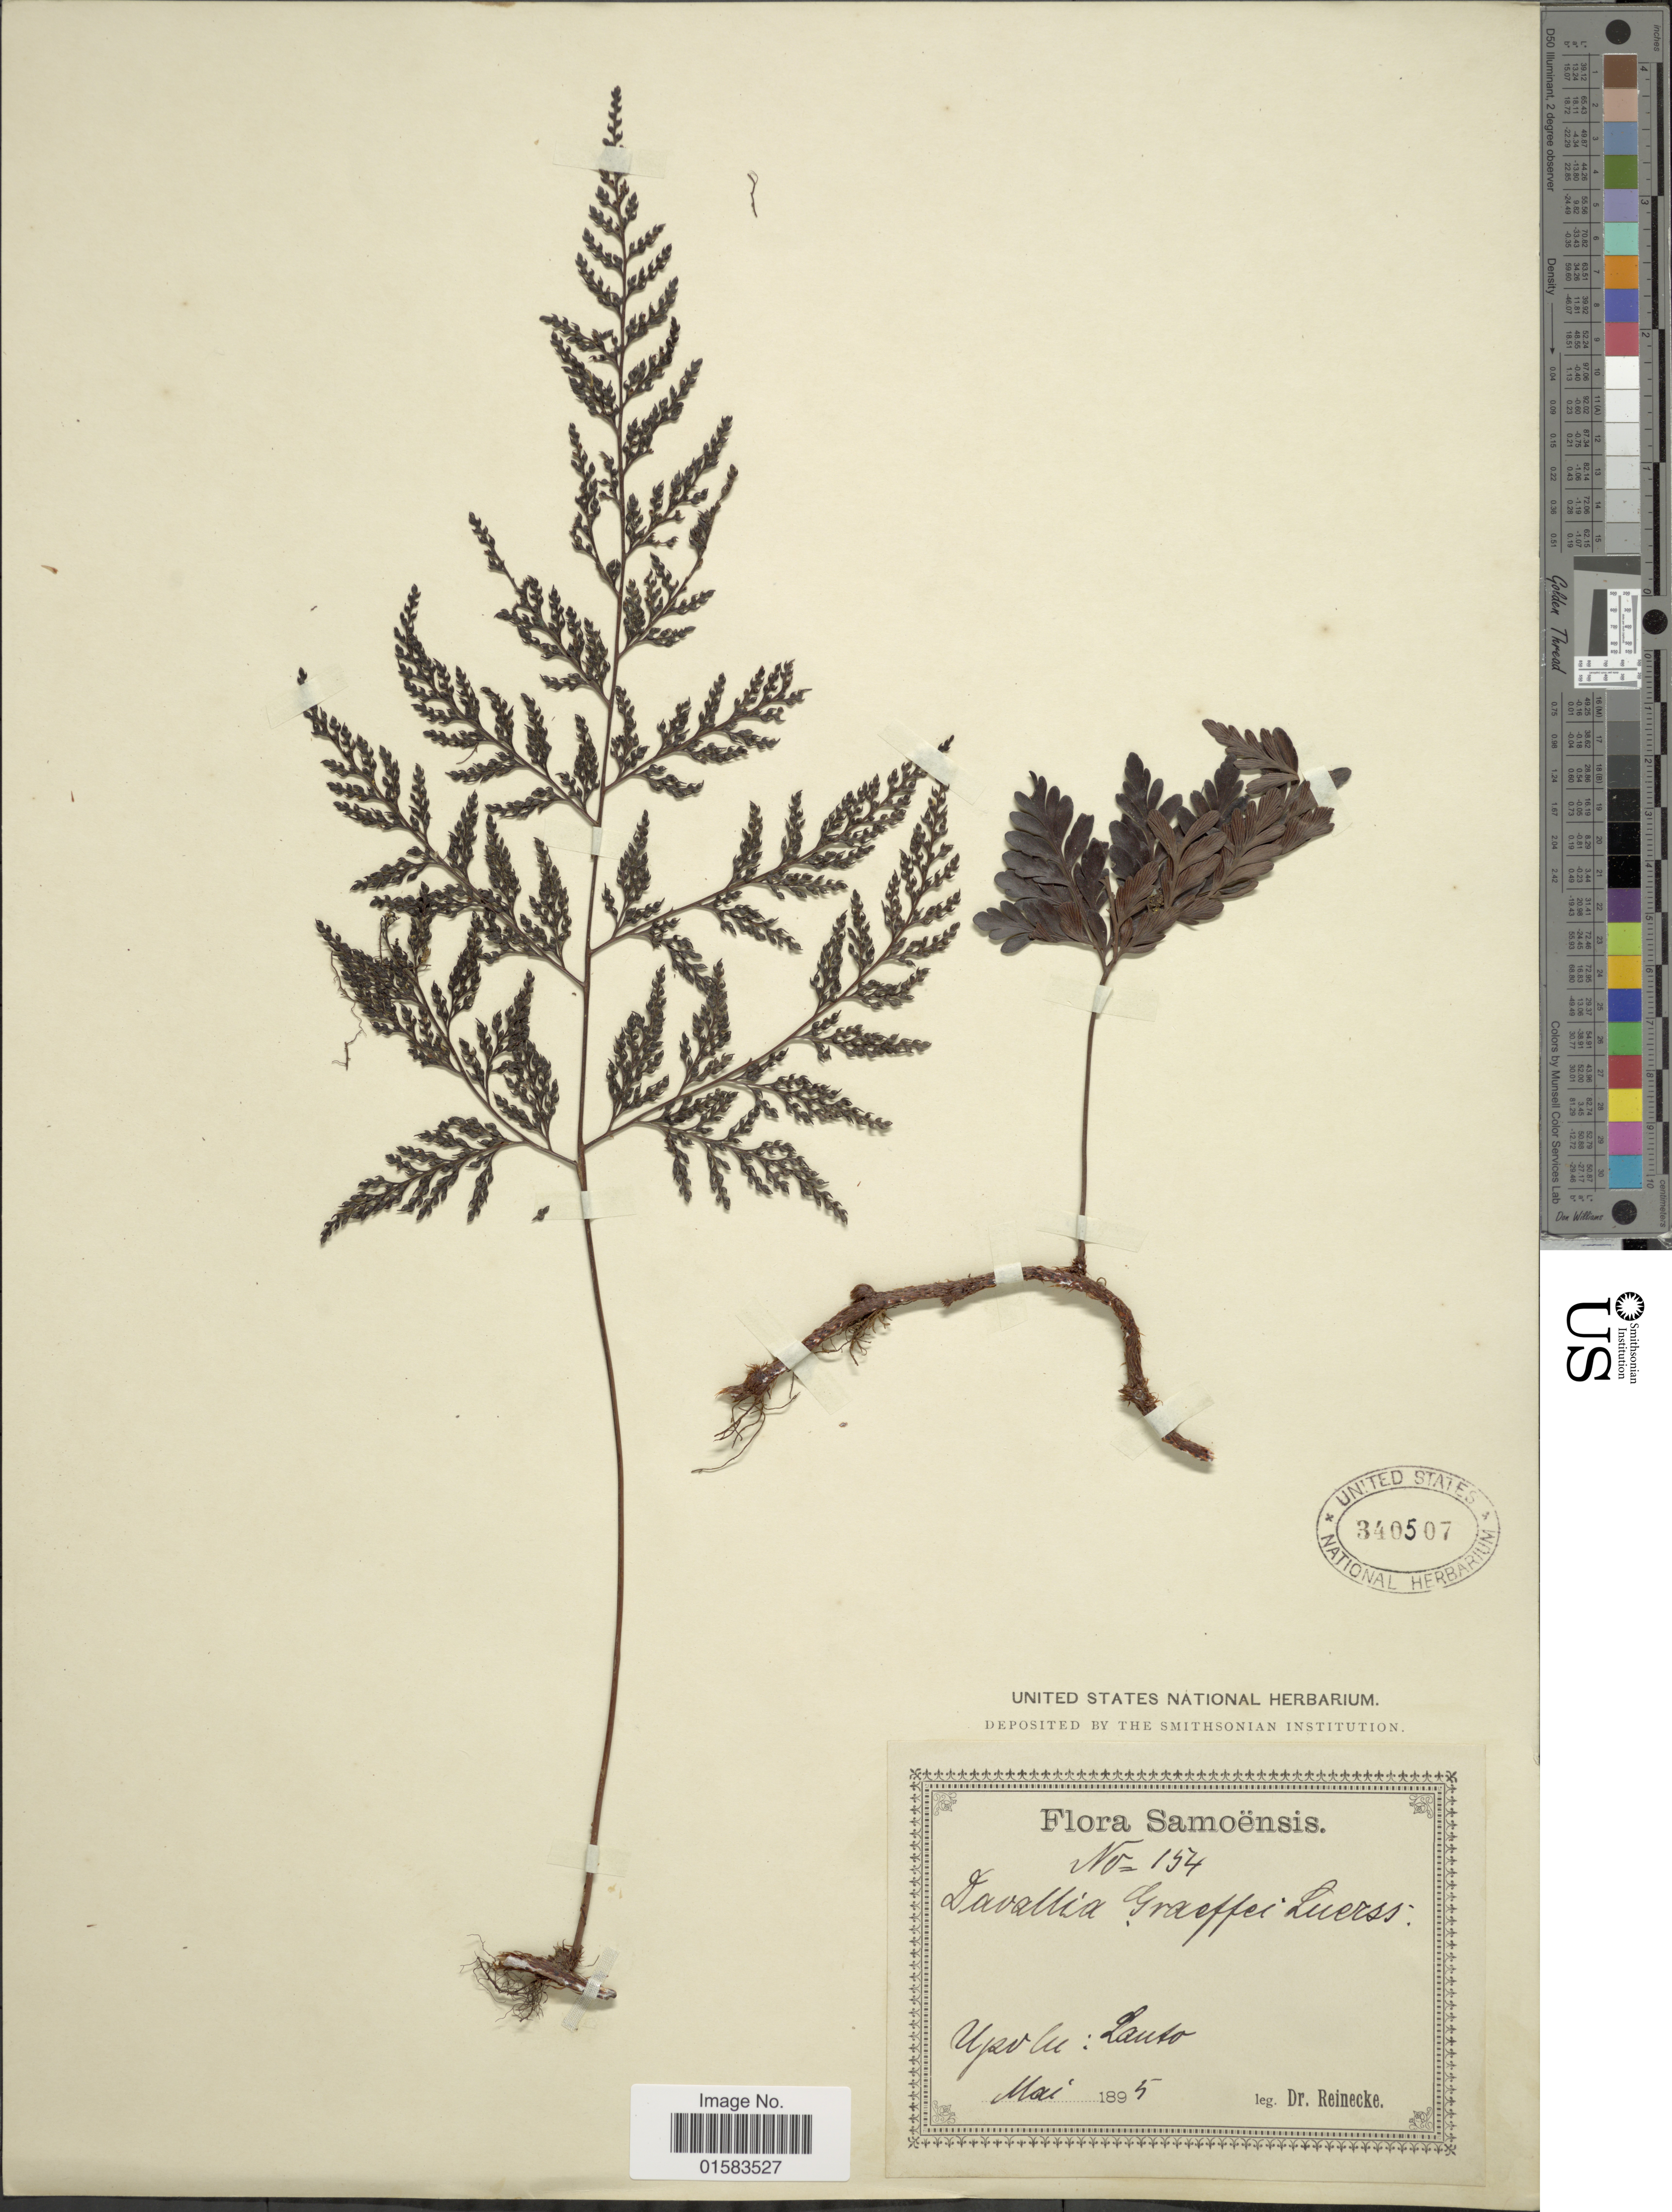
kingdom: Plantae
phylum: Tracheophyta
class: Polypodiopsida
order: Polypodiales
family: Davalliaceae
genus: Davallia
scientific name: Davallia graeffei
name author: Luerss.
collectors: -- Reinecke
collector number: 154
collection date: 1895-05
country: Samoa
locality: Upolu, Lauto [interpreted]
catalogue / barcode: US 340507